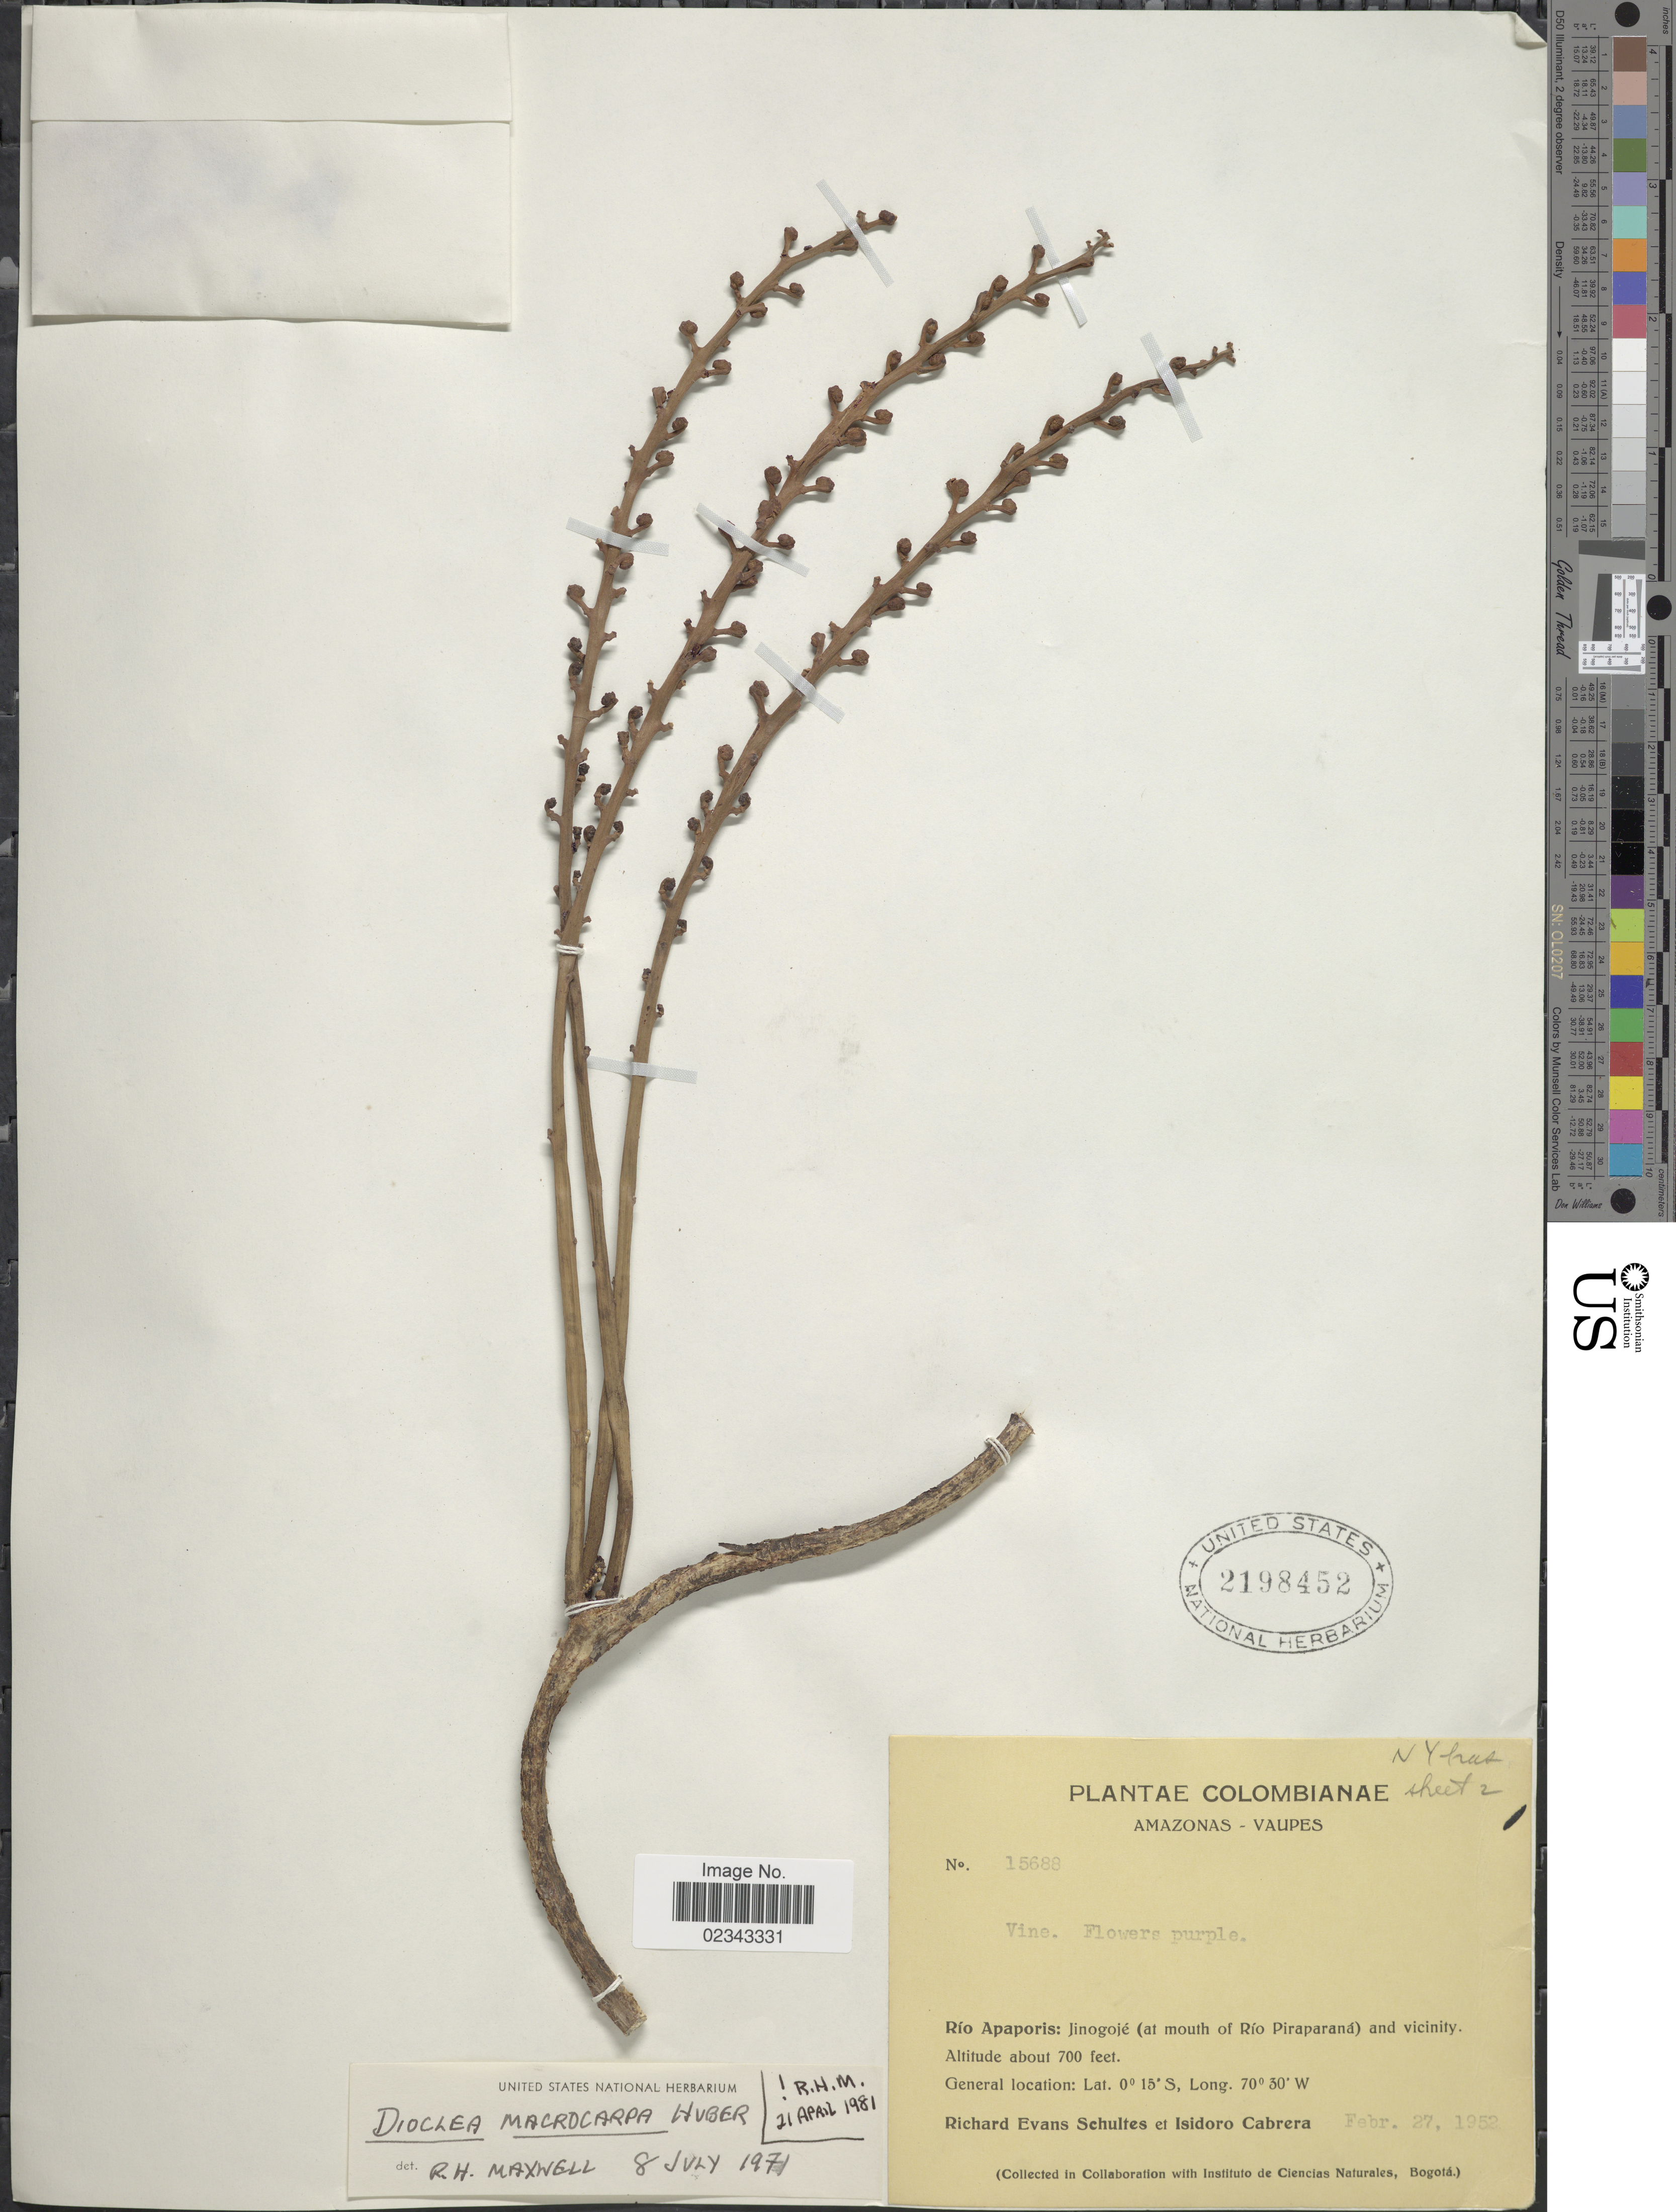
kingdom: Plantae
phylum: Tracheophyta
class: Magnoliopsida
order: Fabales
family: Fabaceae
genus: Macropsychanthus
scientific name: Macropsychanthus macrocarpus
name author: (Huber) L.P. Queiroz & Snak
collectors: R. E. Schultes & I. Cabrera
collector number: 15688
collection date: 1952-02-27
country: Colombia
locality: Amazonas - Vaupes, Río Apaporis: Jinogojé (at mouth of Río Piraparaná) and vicinity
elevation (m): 213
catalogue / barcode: US 2198452